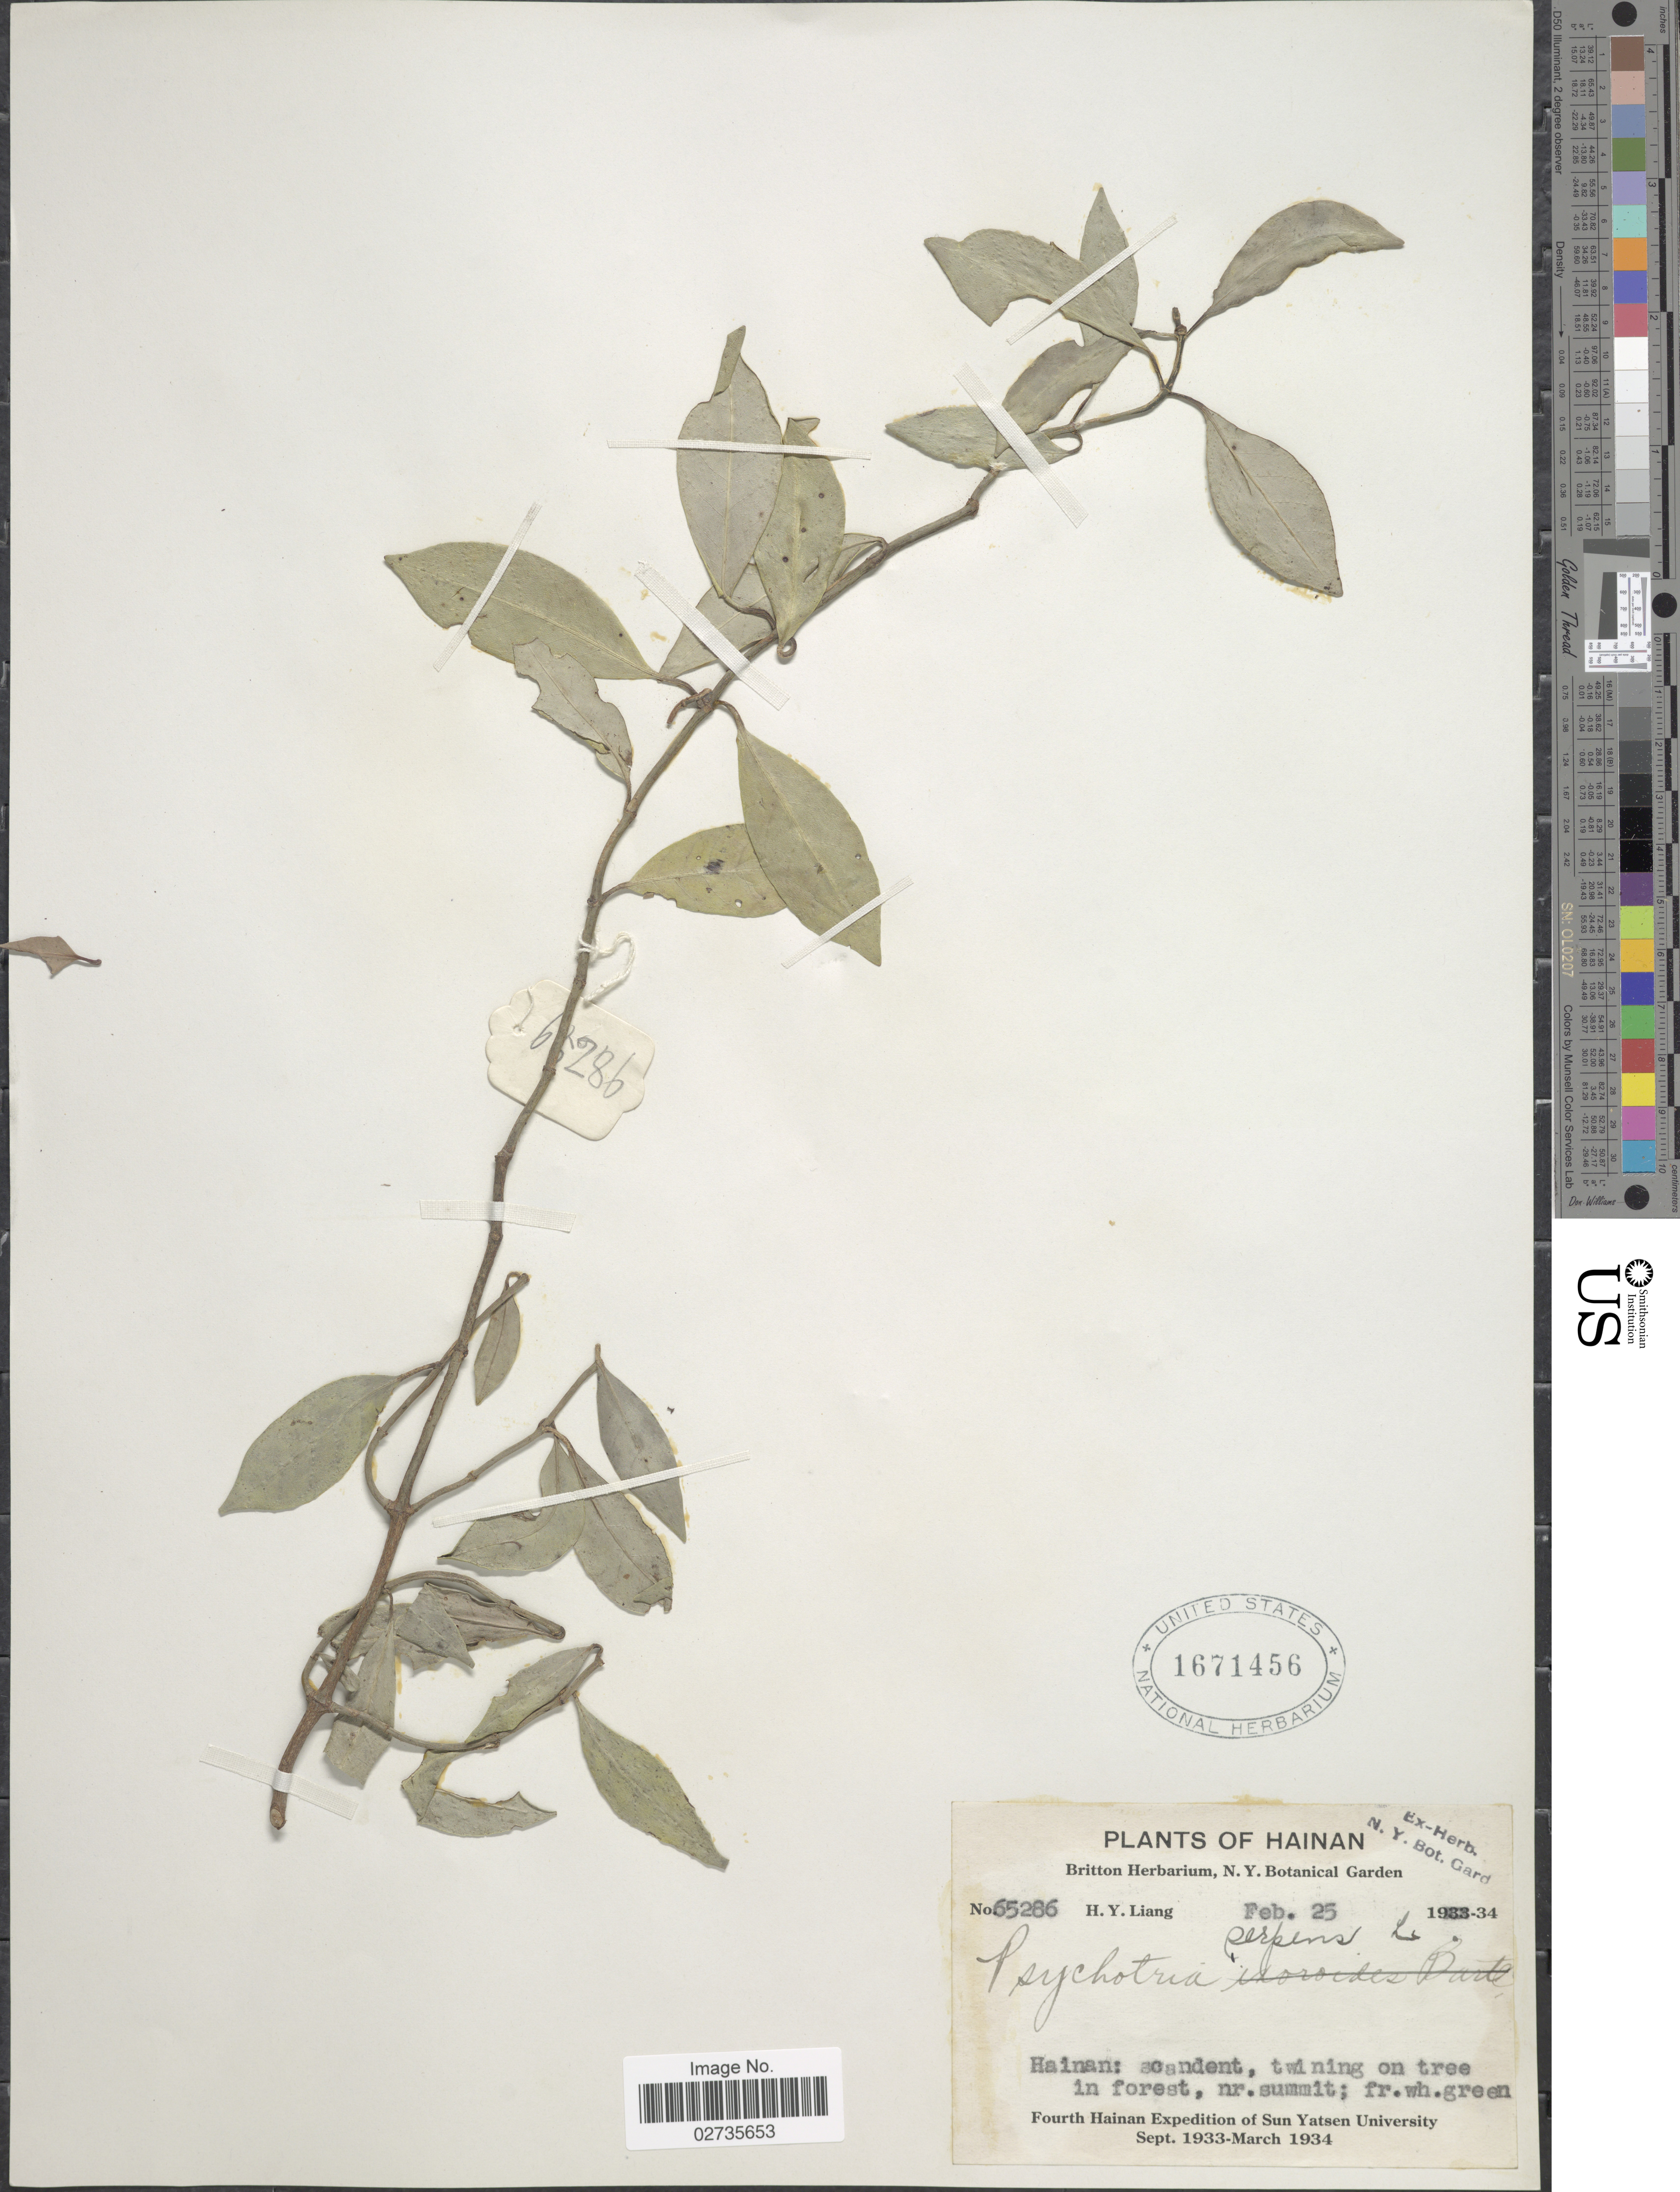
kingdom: Plantae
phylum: Tracheophyta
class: Magnoliopsida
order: Gentianales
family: Rubiaceae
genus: Psychotria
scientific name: Psychotria serpens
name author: L.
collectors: H. Y. Liang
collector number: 65286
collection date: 1934-02-25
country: China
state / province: Hainan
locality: Scandent, twinning on tree in forest, nr summit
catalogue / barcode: US 1671456